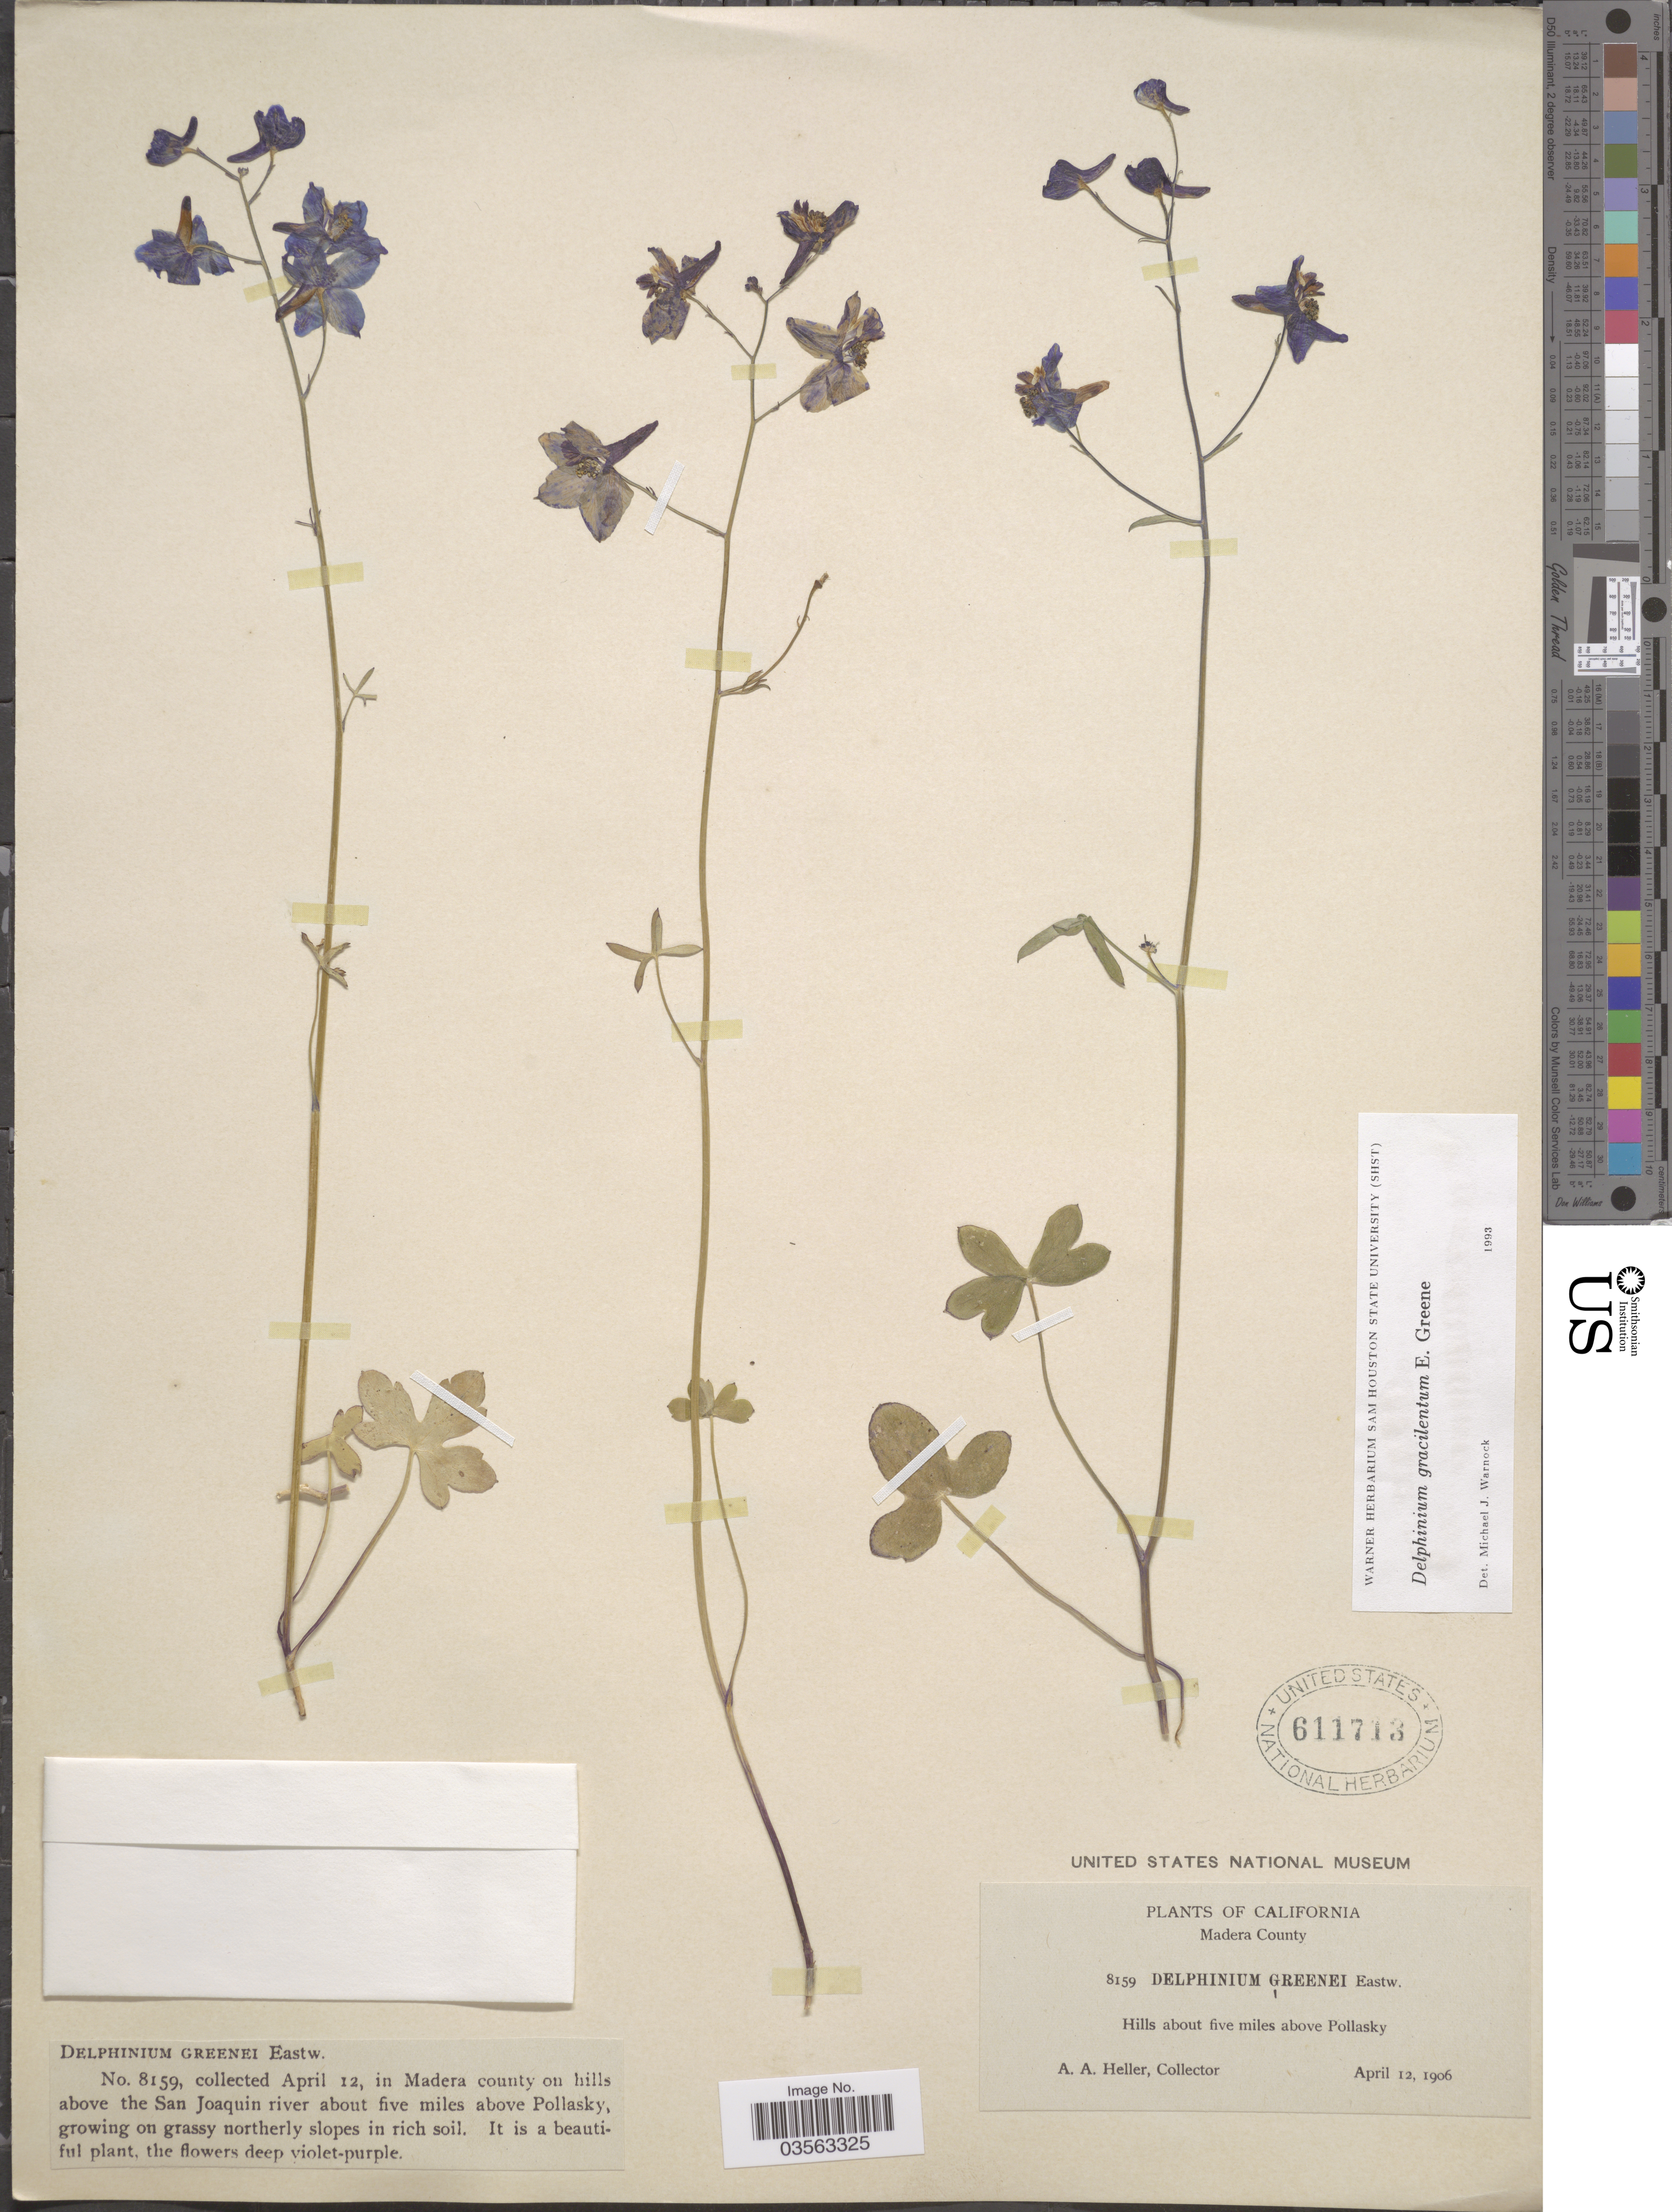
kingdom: Plantae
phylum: Tracheophyta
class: Magnoliopsida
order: Ranunculales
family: Ranunculaceae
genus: Delphinium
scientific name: Delphinium gracilentum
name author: Greene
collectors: A. A. Heller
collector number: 8159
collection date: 1906-04-12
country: United States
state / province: California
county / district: Madera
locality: In Madera county on hills above the San Joaquin river about 5 miles above Pollasky.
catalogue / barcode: US 611713